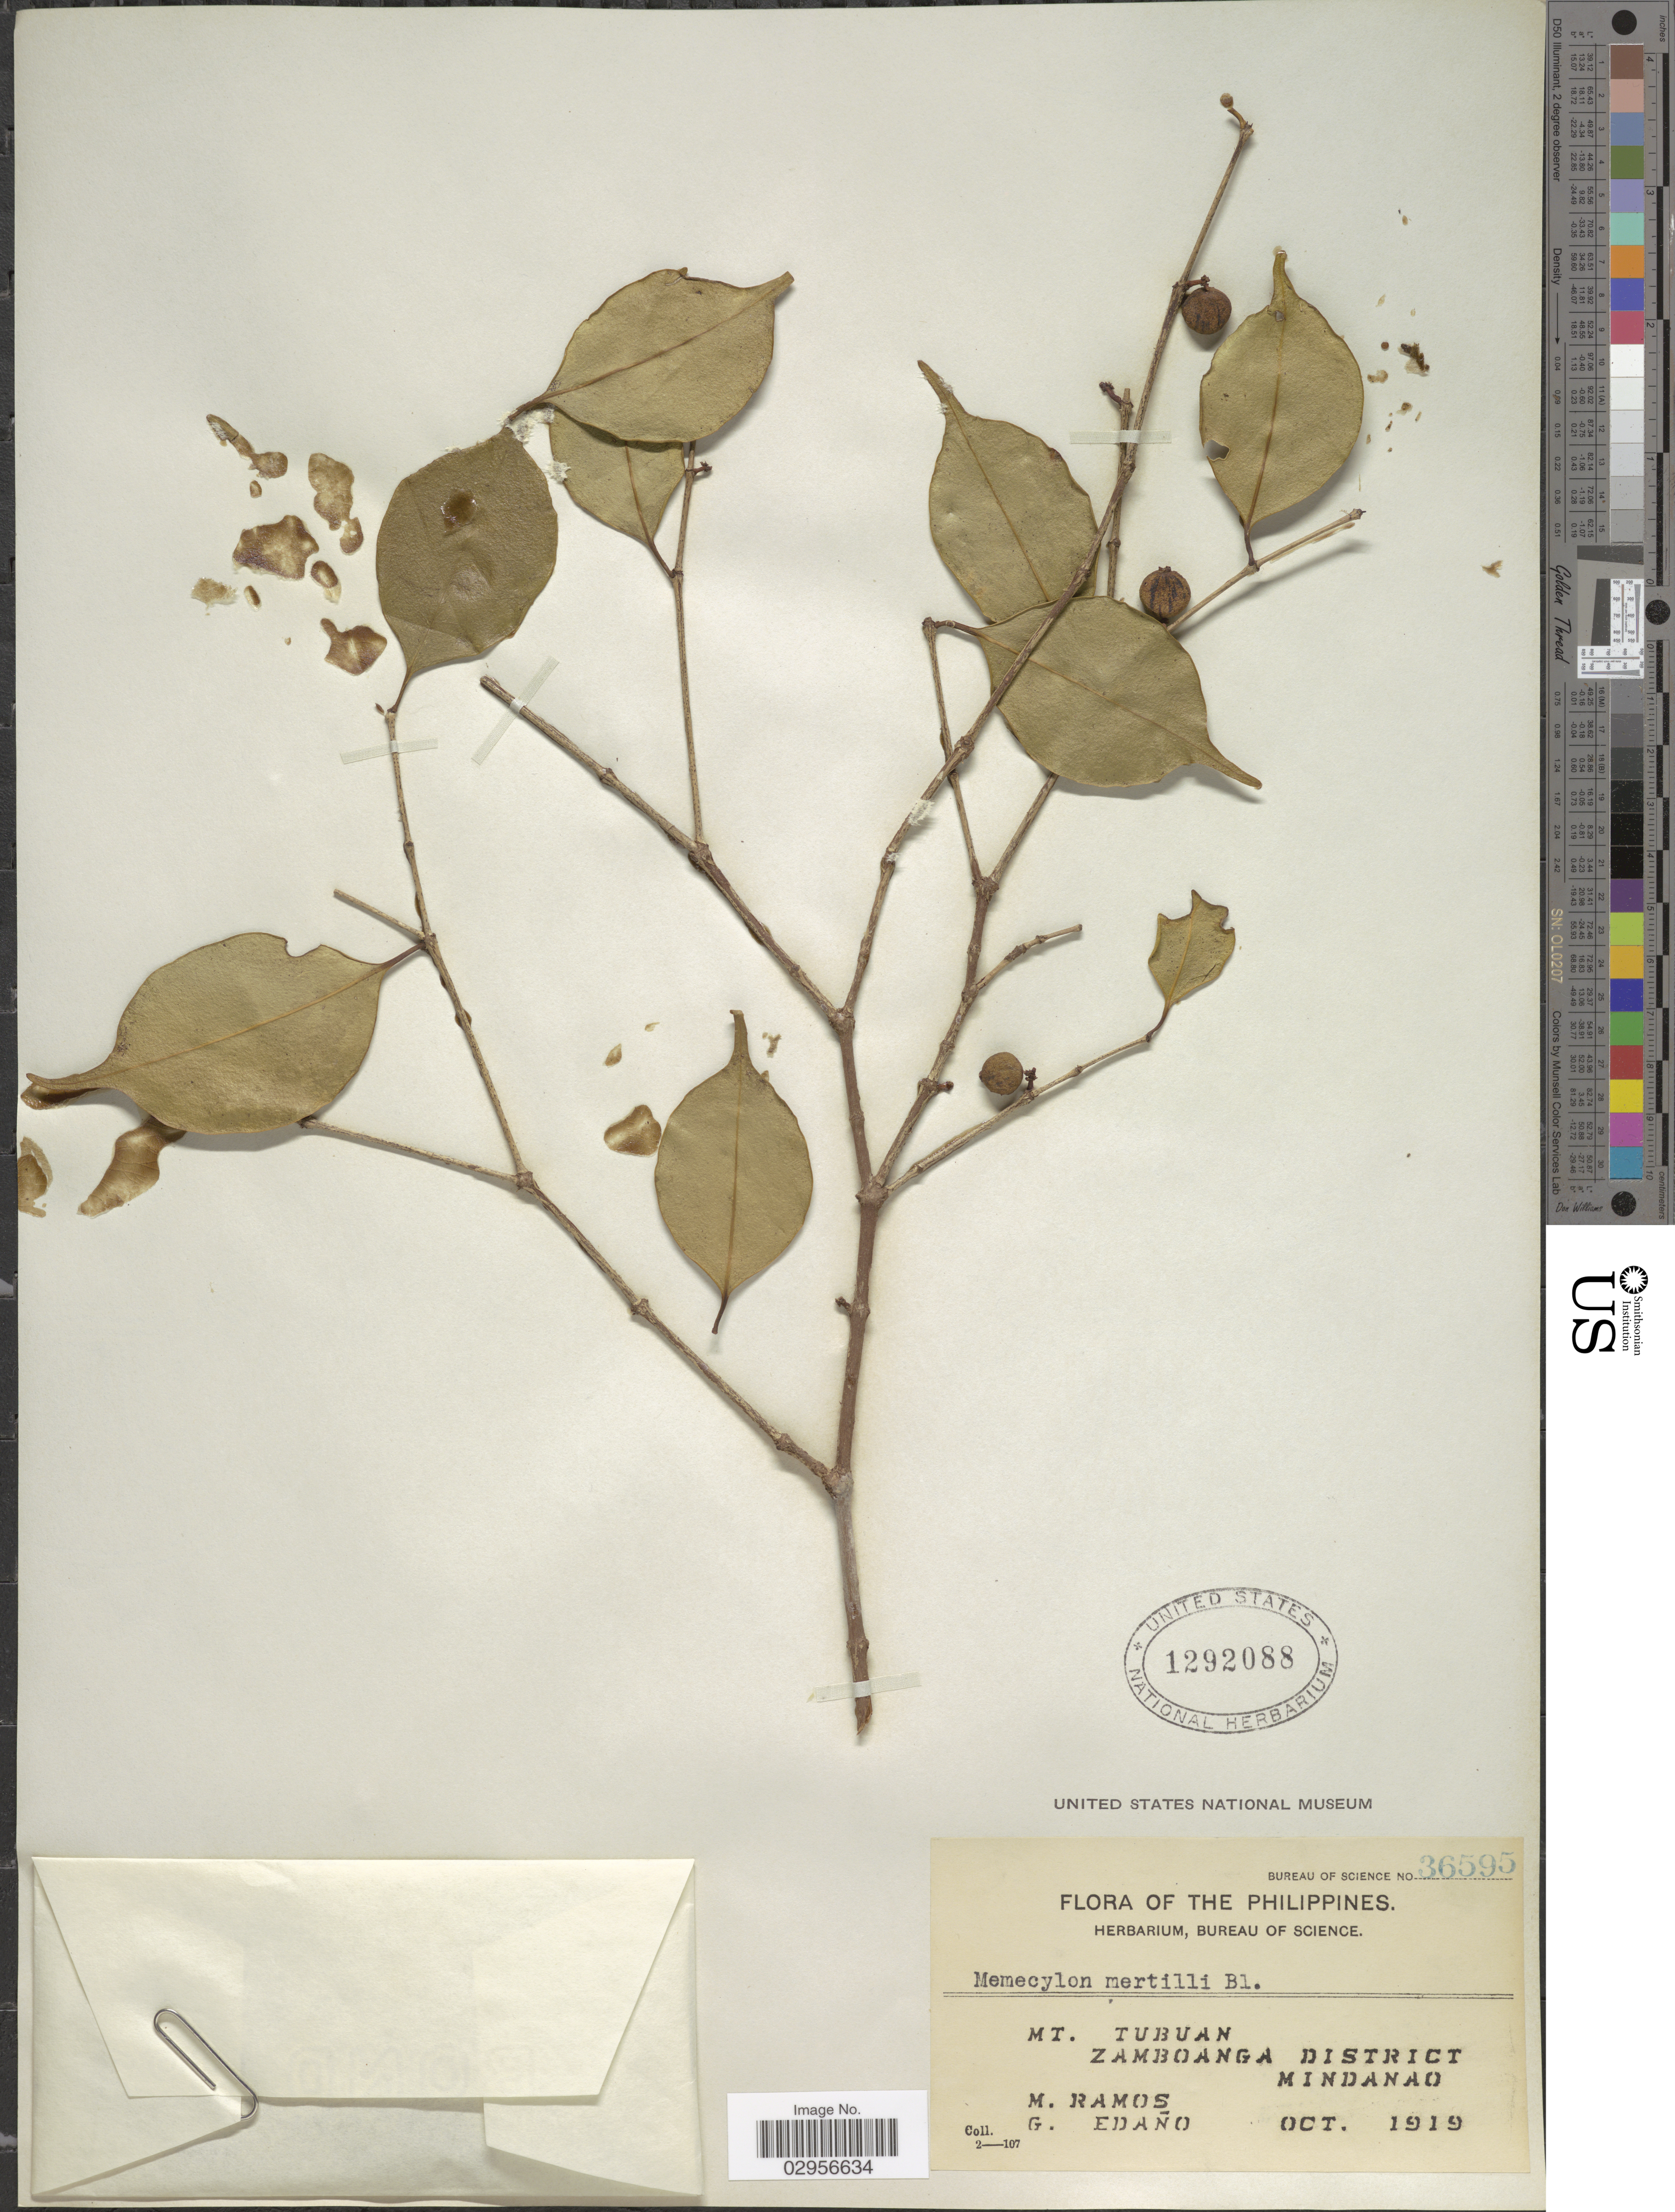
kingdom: Plantae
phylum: Tracheophyta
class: Magnoliopsida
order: Myrtales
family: Melastomataceae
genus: Memecylon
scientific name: Memecylon myrtilli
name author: Blume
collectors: M. Ramos & G. Edaño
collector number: Bureau of Science 36595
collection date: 1919-10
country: Philippines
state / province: Zamboanga Peninsula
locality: Mt. Tubuan, Zamboanga District, Mindanao.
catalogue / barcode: US 1292088